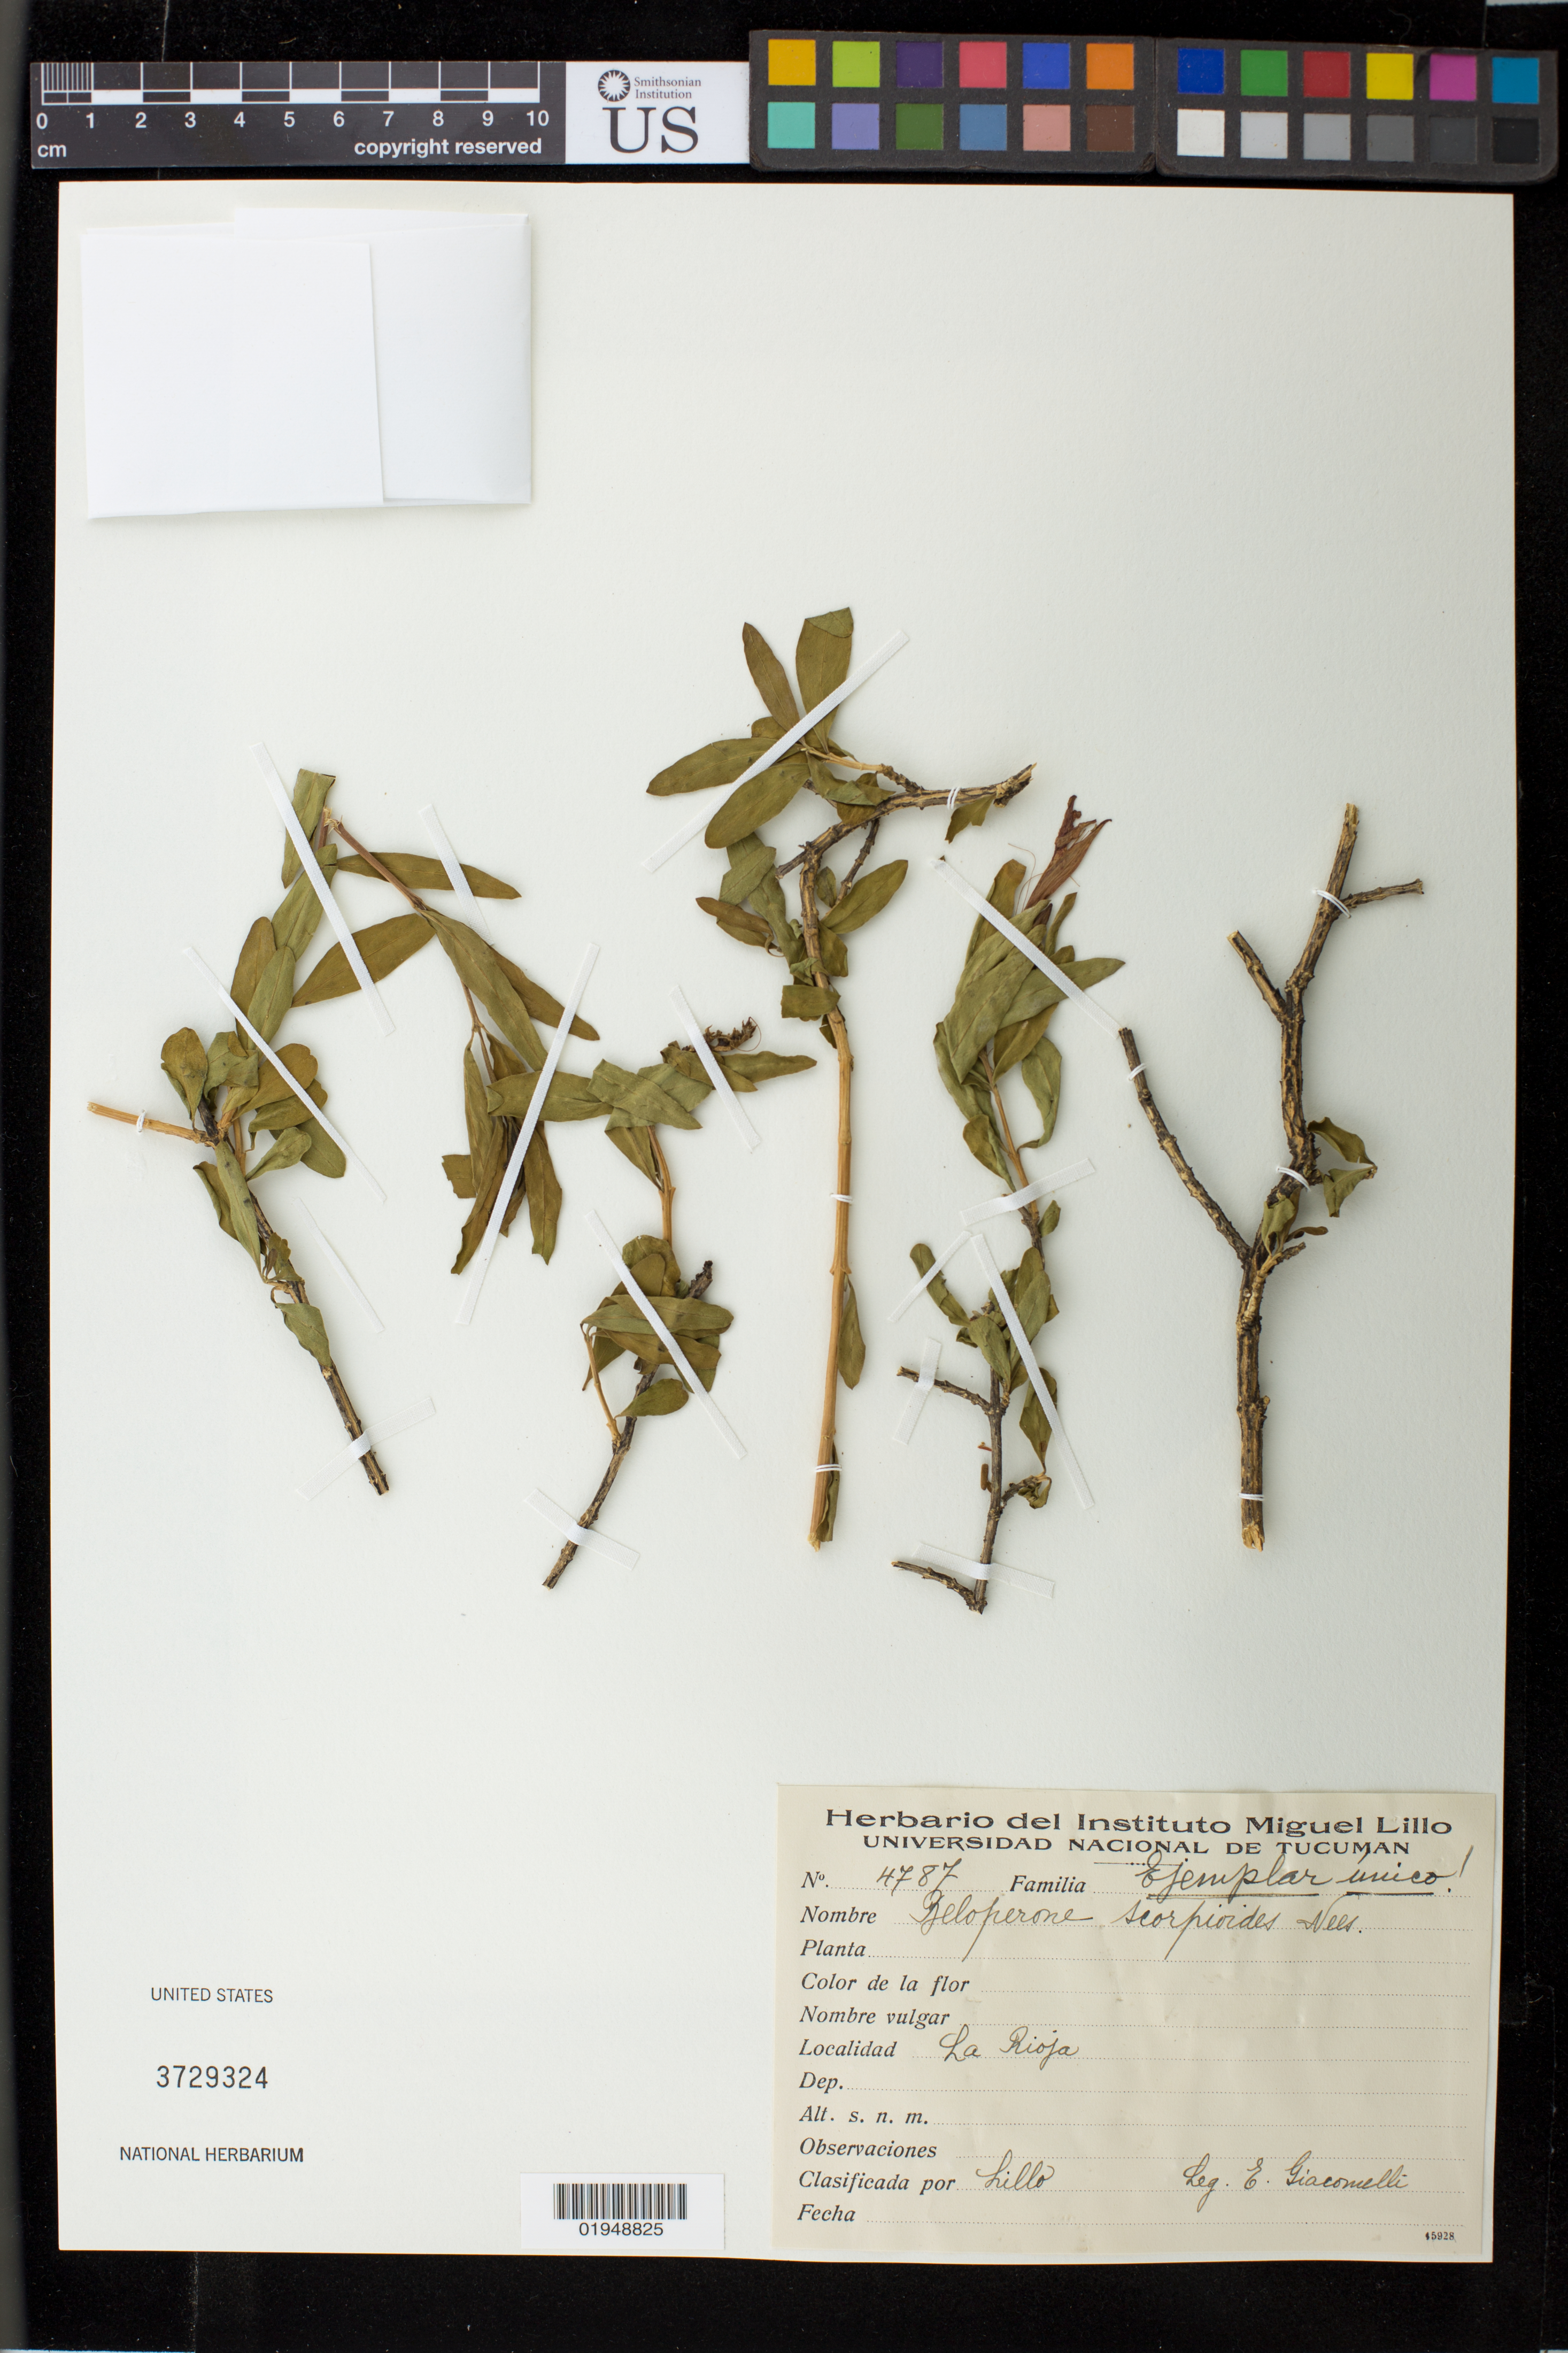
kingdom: Plantae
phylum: Tracheophyta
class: Magnoliopsida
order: Lamiales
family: Acanthaceae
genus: Justicia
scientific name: Justicia xylosteoides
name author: Griseb.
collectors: E. Giacomelli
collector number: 4787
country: Argentina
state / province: La Rioja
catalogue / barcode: US 3729324